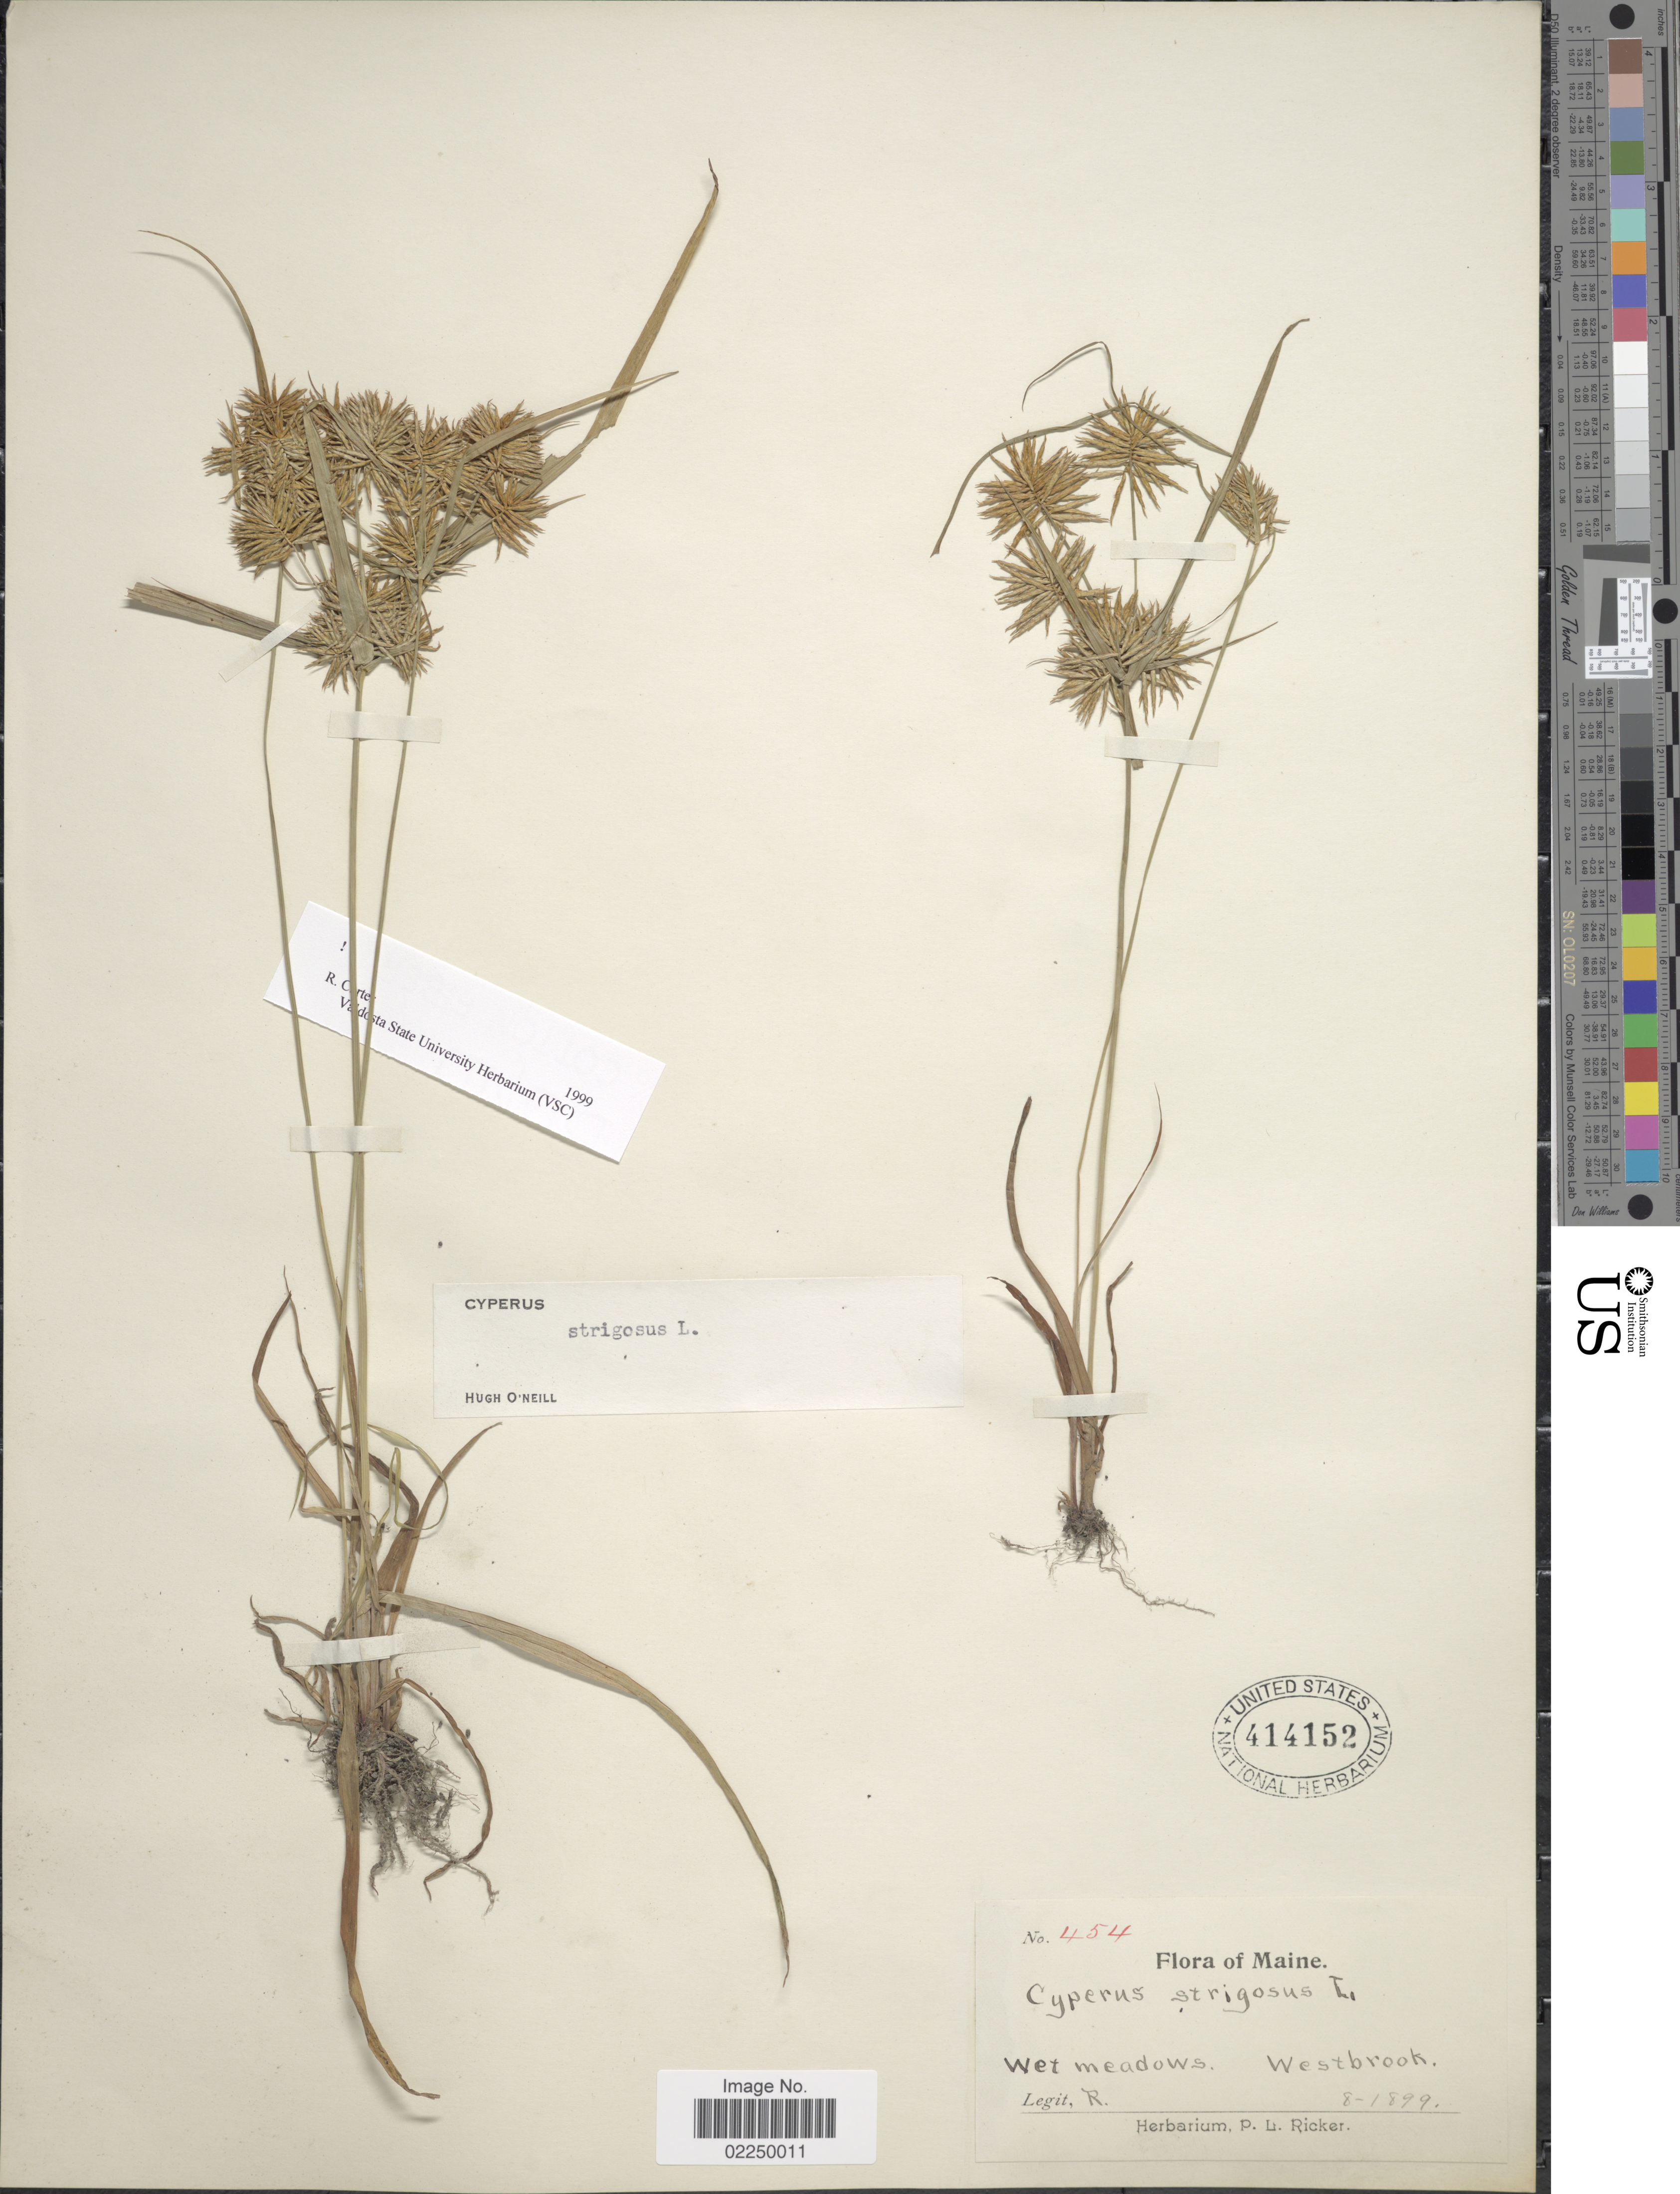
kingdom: Plantae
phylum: Tracheophyta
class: Liliopsida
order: Poales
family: Cyperaceae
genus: Cyperus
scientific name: Cyperus strigosus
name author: L.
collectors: P. Ricker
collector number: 454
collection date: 1899-08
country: United States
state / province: Maine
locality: Wet meadows, Westbrook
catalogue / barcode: US 414152